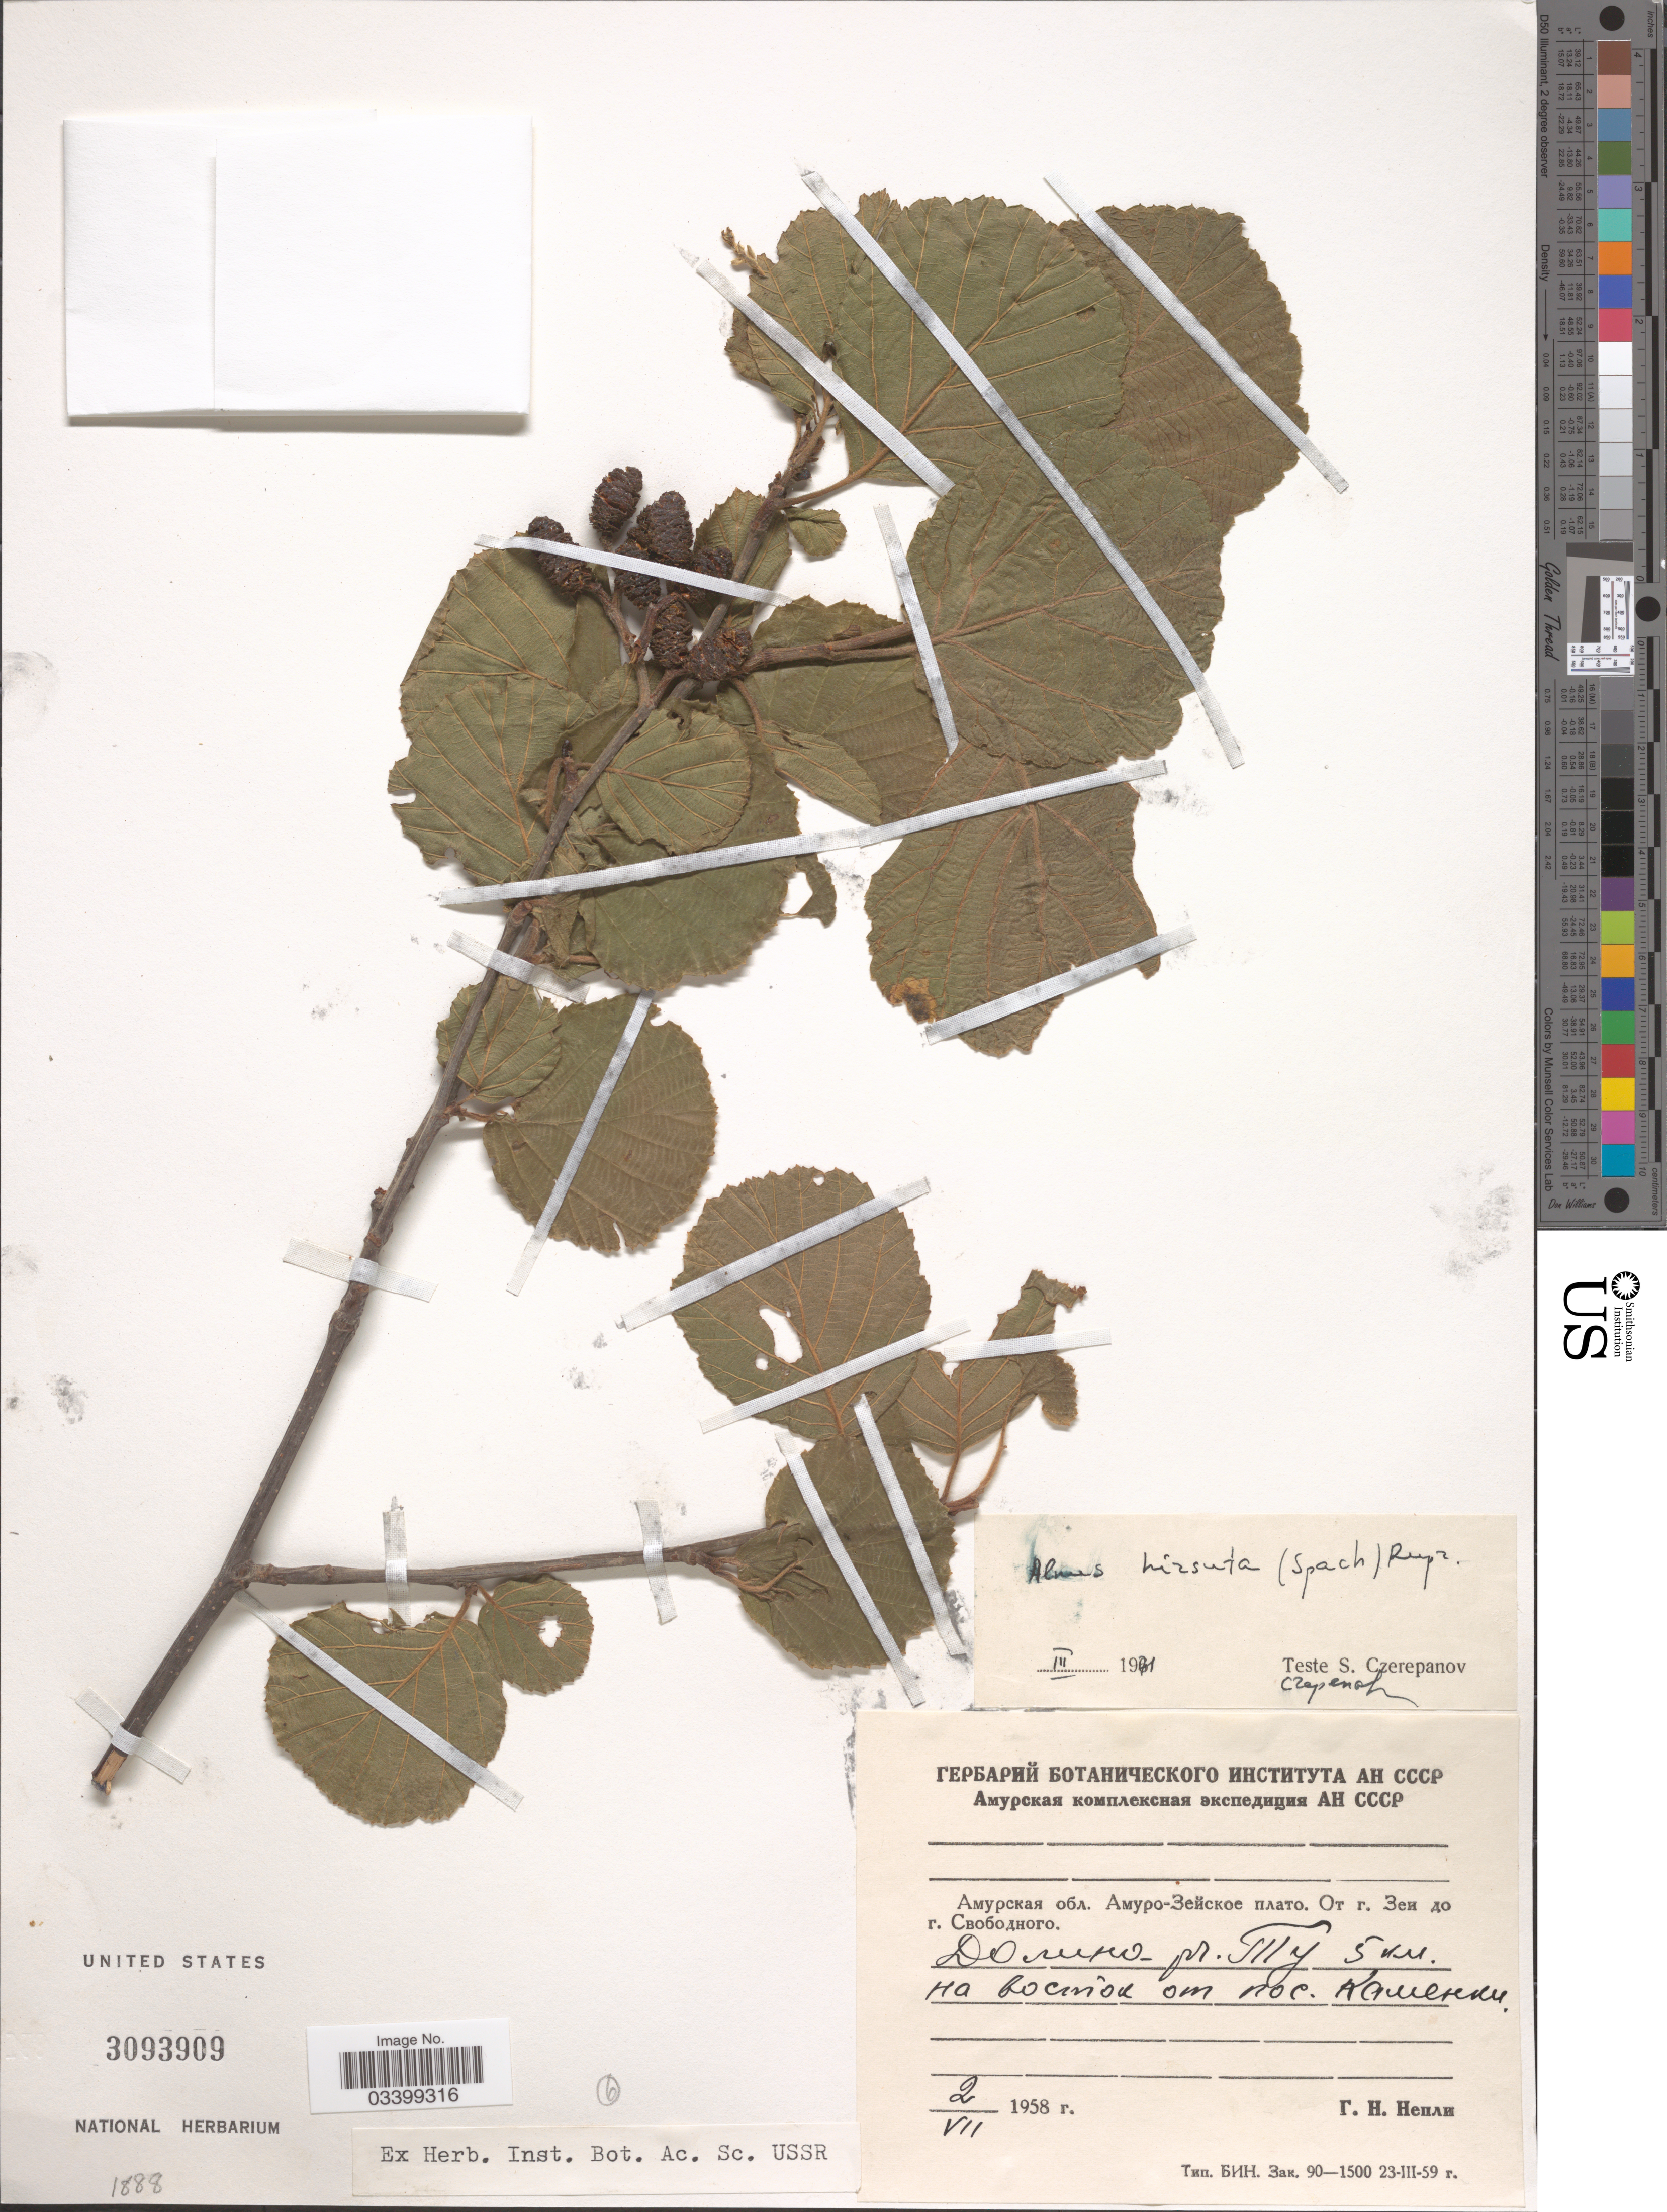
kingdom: Plantae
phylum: Tracheophyta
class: Magnoliopsida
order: Fagales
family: Betulaceae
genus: Alnus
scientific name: Alnus hirsuta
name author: (Spach) Rupr.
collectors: G. Nepli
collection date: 1958-07-02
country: Russian Federation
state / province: Amur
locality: From Zeya to Svobodnyi, E from village Kamenka.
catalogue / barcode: US 3093909